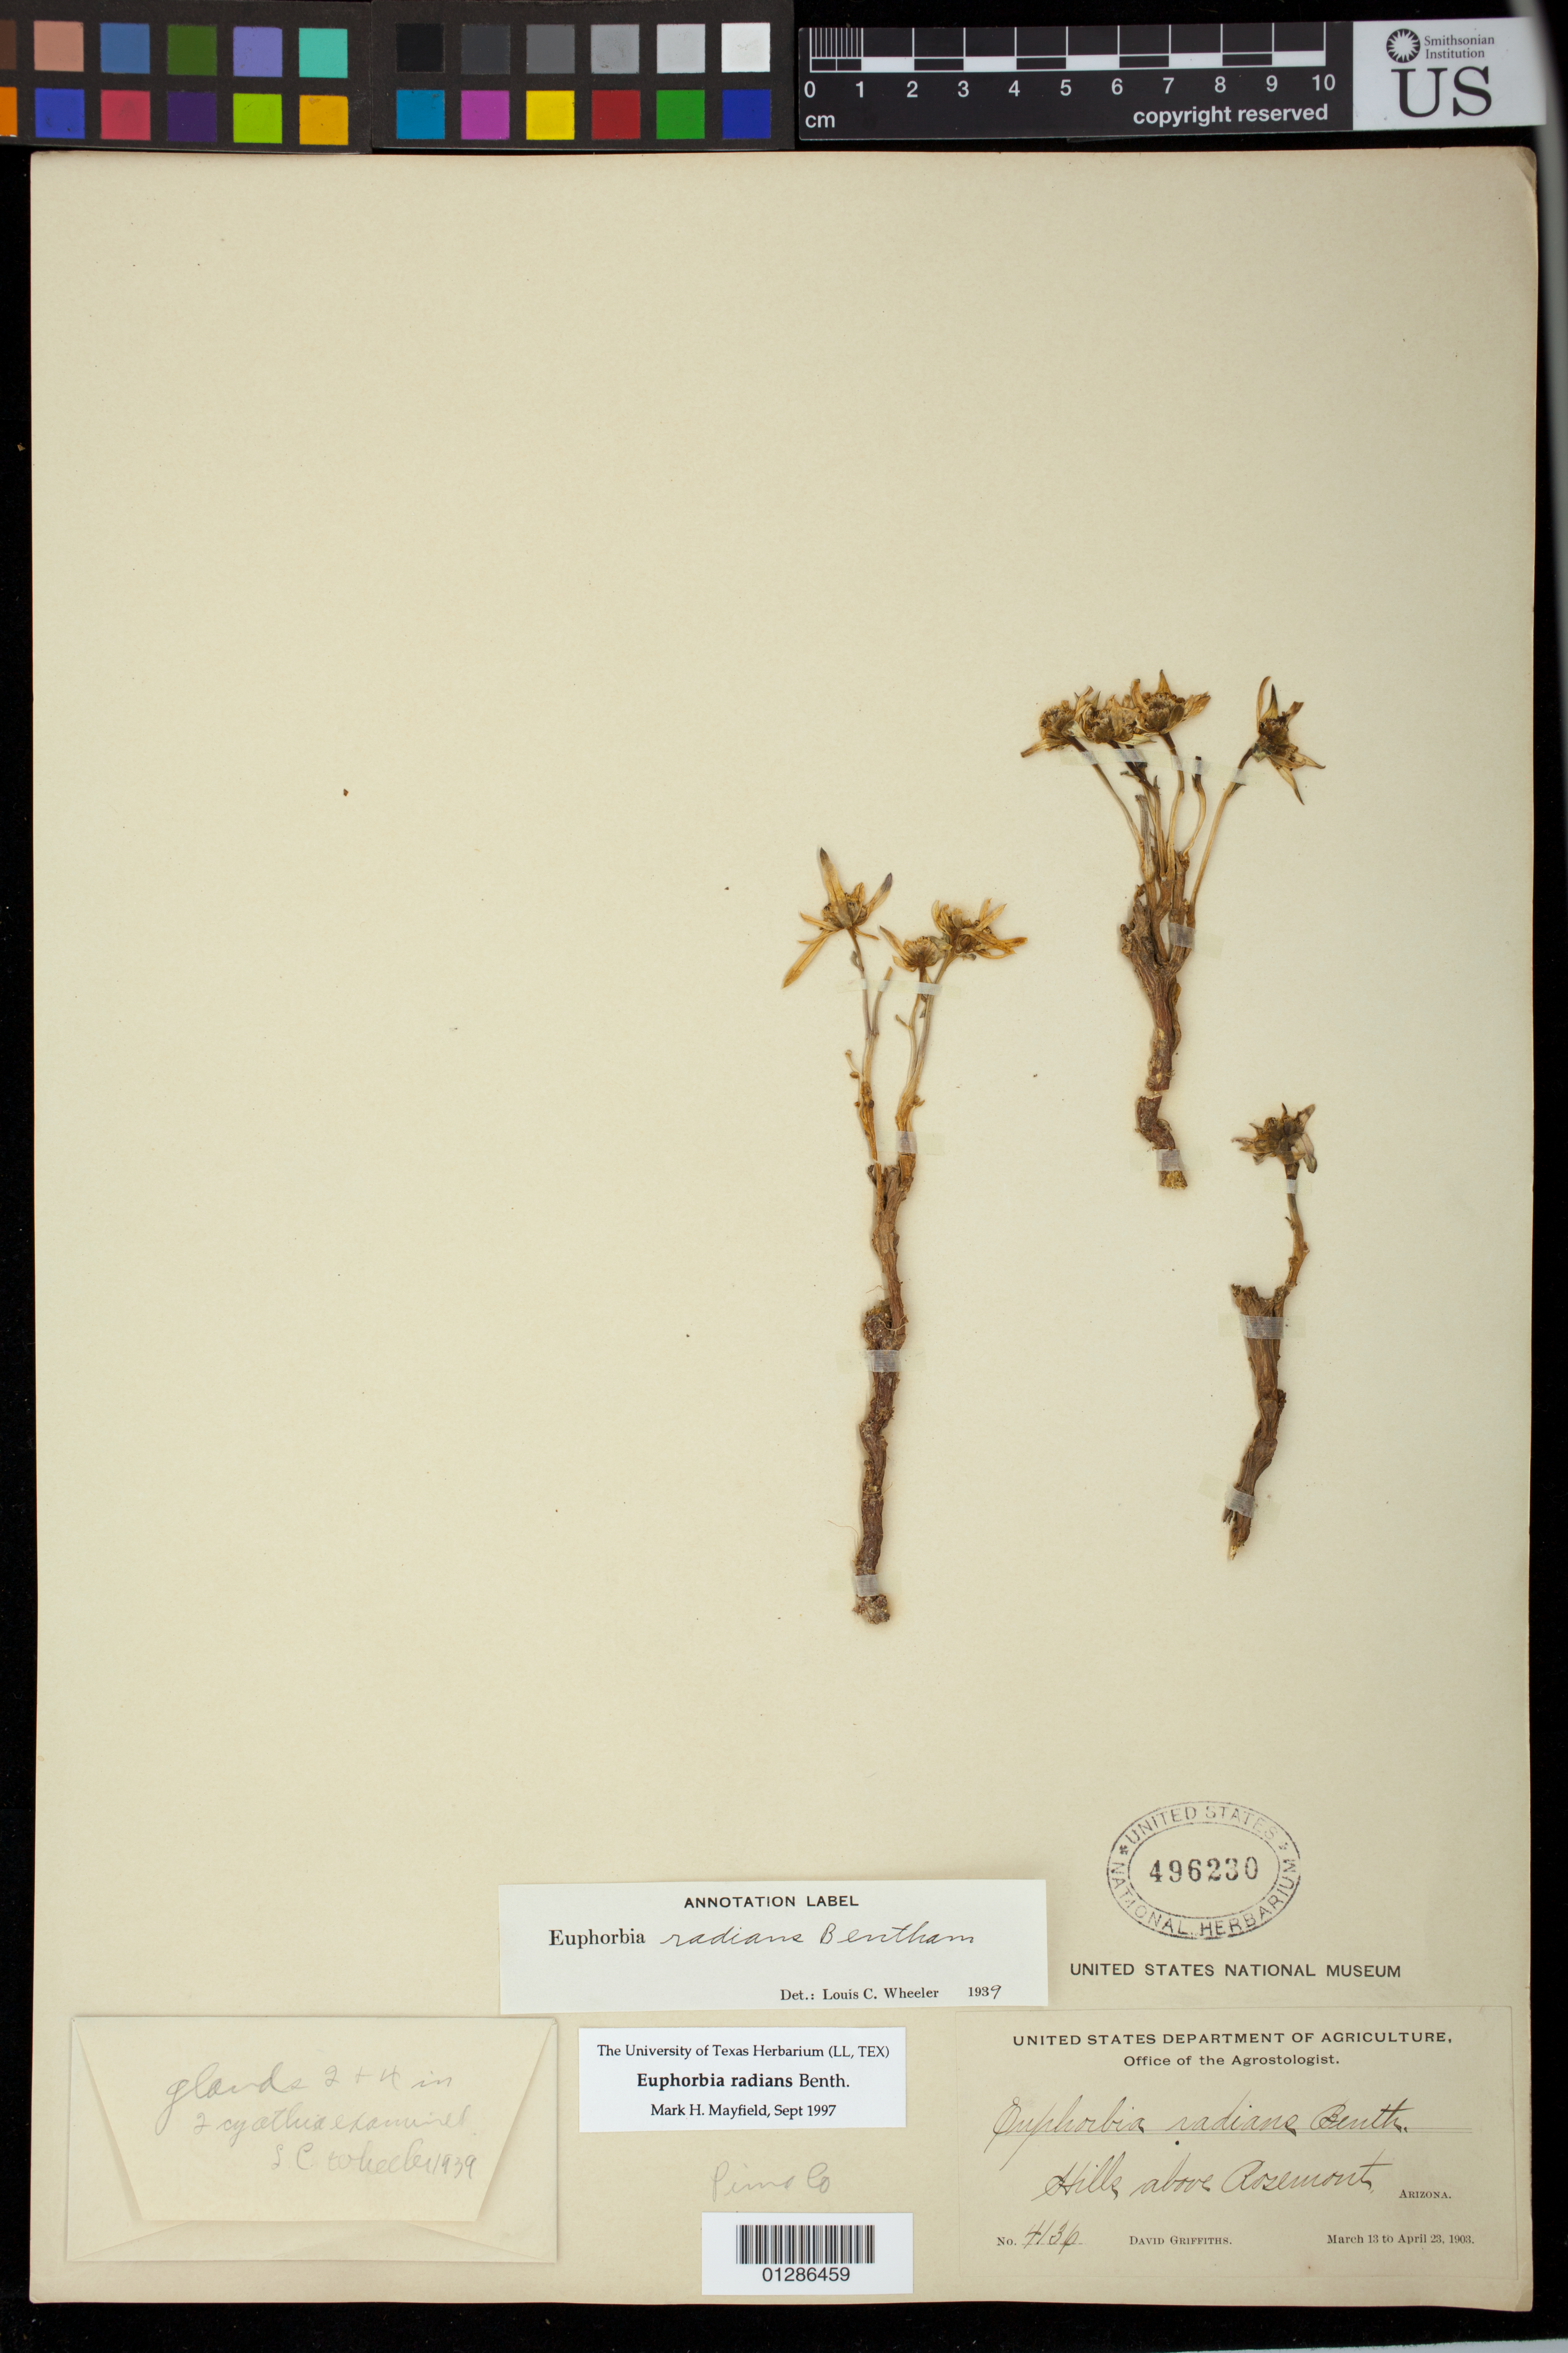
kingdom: Plantae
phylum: Tracheophyta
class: Magnoliopsida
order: Malpighiales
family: Euphorbiaceae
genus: Euphorbia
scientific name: Euphorbia radians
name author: Benth.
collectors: D. Griffiths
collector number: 4136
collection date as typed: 13 Mar 1903 to 23 Apr 1903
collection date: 1903-03-13/1903-04-23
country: United States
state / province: Arizona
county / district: Pima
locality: Hills above Rosemont.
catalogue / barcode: US 496230